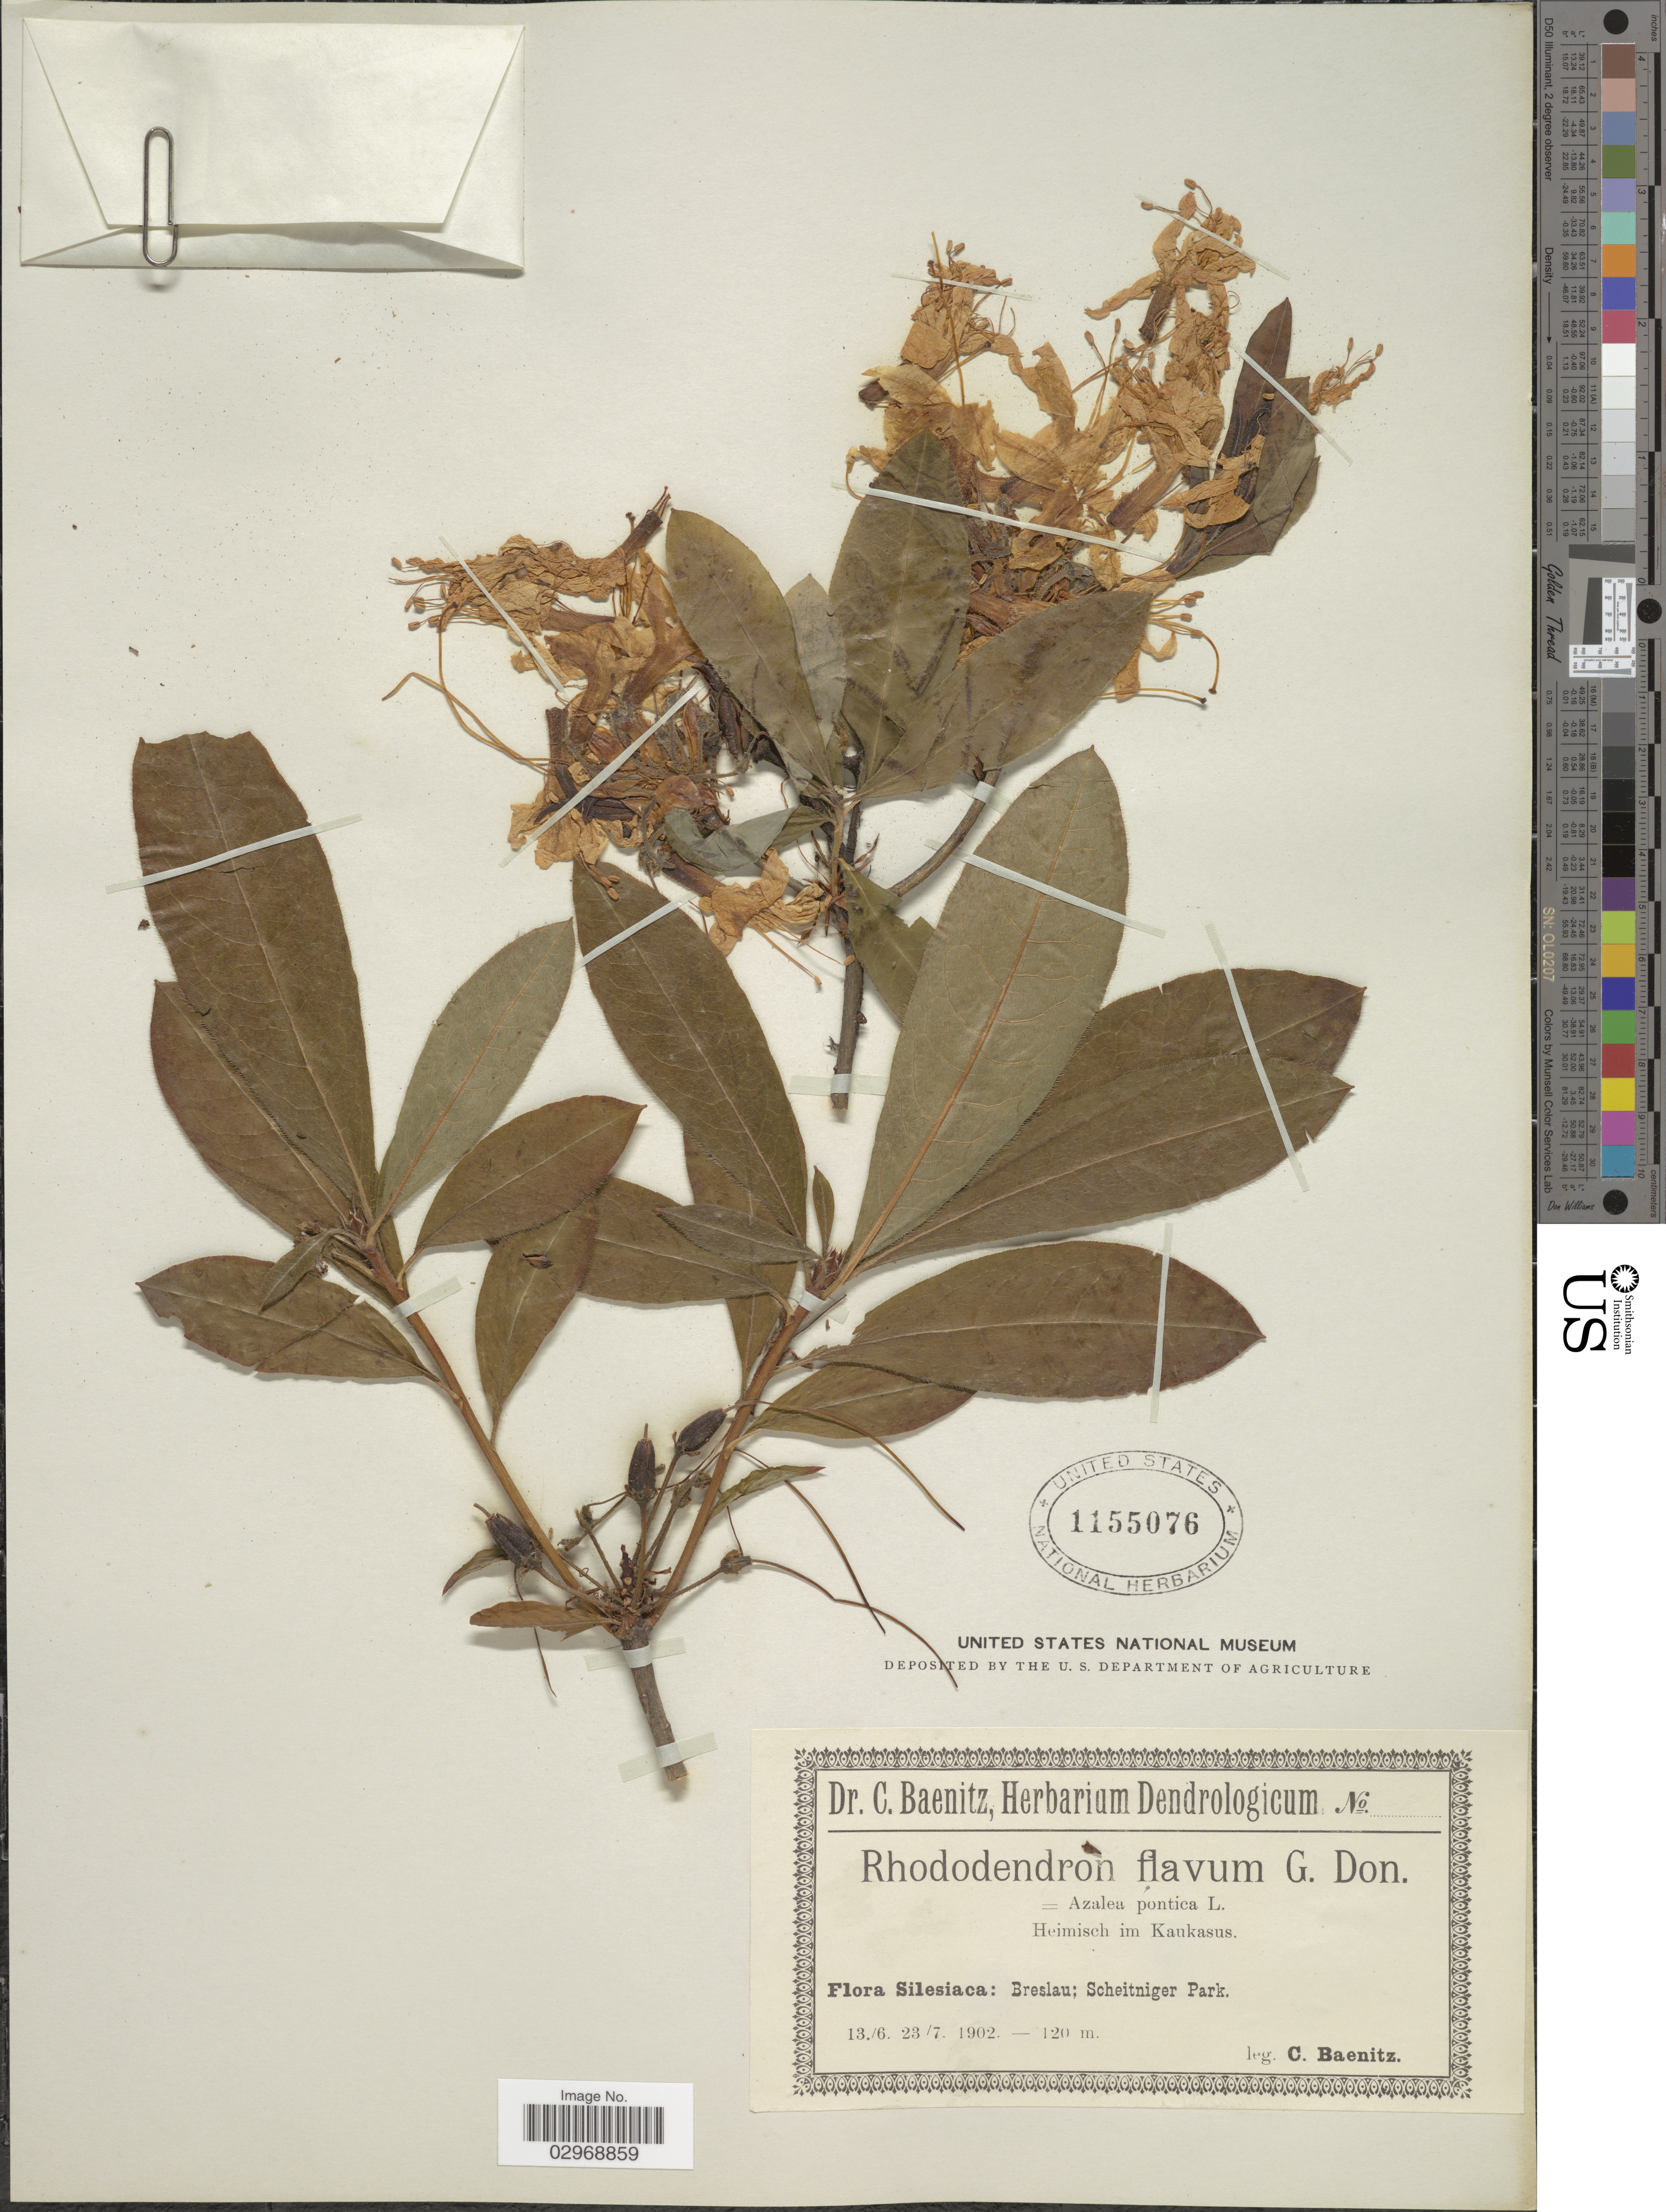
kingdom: Plantae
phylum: Tracheophyta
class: Magnoliopsida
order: Ericales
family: Ericaceae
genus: Rhododendron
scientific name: Rhododendron luteum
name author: Sweet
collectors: C. G. Baenitz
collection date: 1902-06-13/1902-07-23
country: Poland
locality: Silesiaca: Breslau; Scheitniger Park.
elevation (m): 120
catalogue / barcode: US 1155076